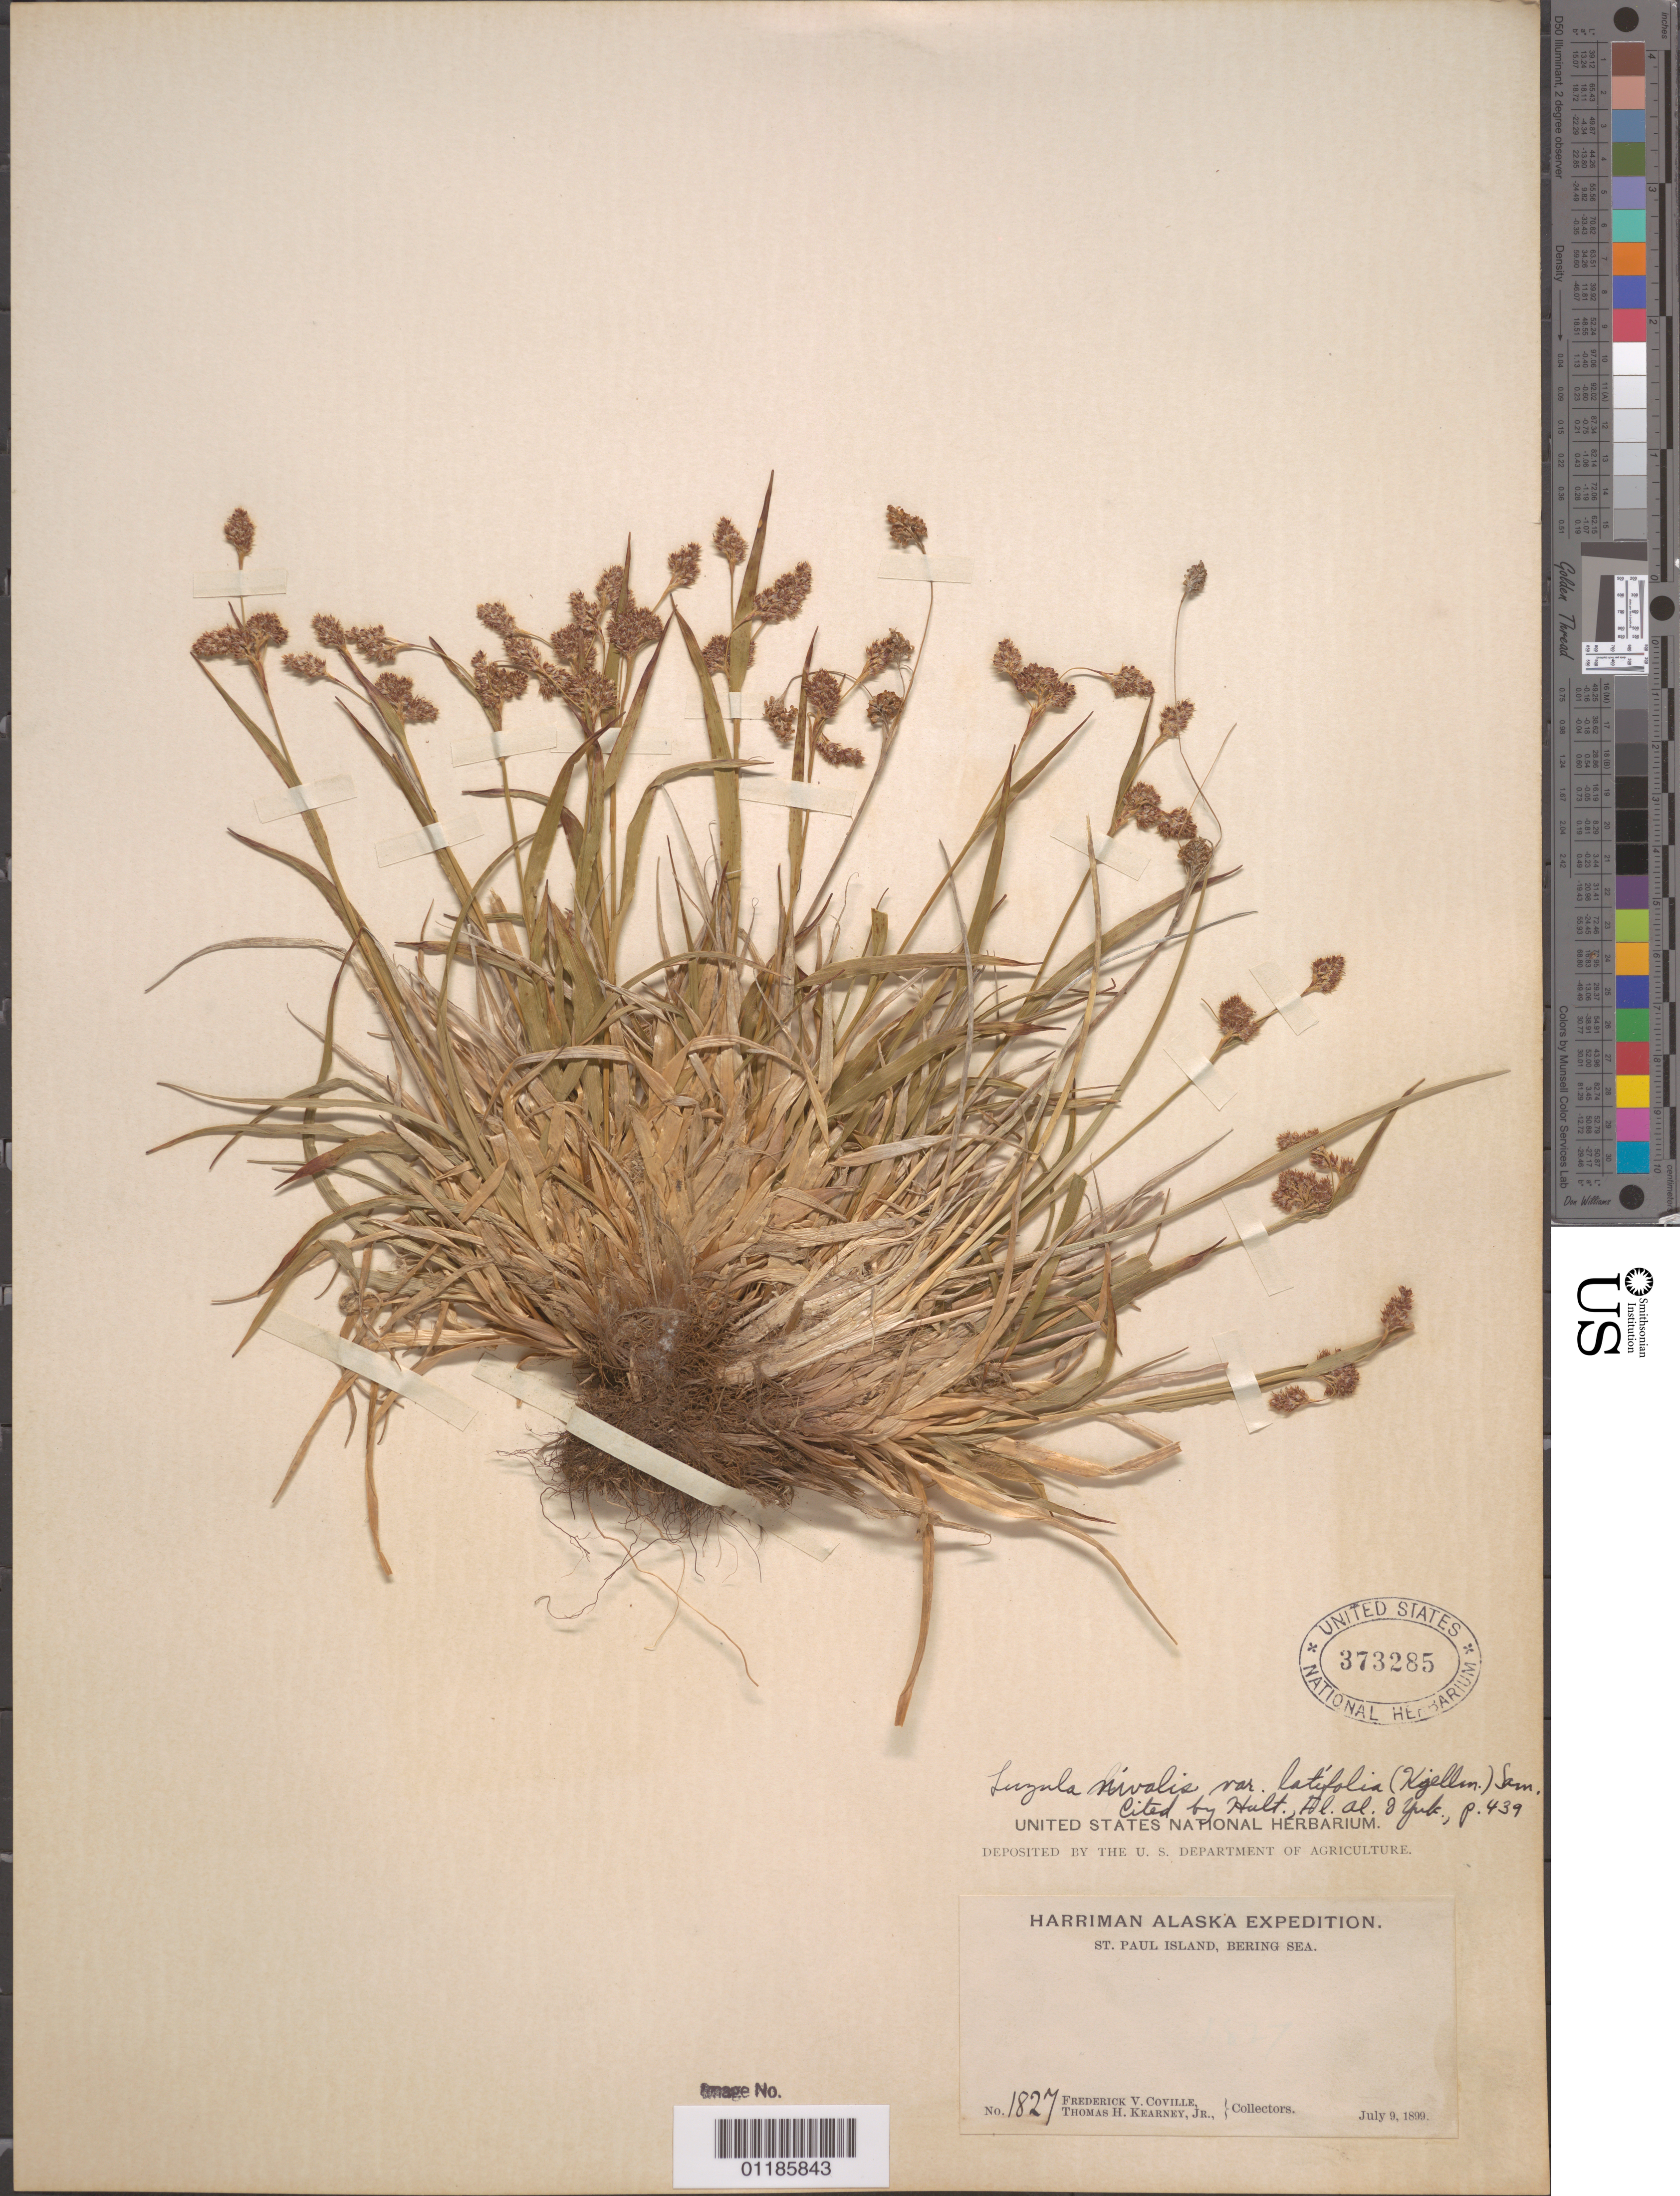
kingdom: Plantae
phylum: Tracheophyta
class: Liliopsida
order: Poales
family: Juncaceae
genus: Luzula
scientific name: Luzula nivalis var. latifolia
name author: Sam. ex Hultén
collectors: F. V. Coville & T. H. Kearney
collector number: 1827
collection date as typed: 9 Jul 1899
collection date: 1899-07-09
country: United States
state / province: Alaska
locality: St. Paul Island, Bering Sea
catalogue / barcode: US 373285